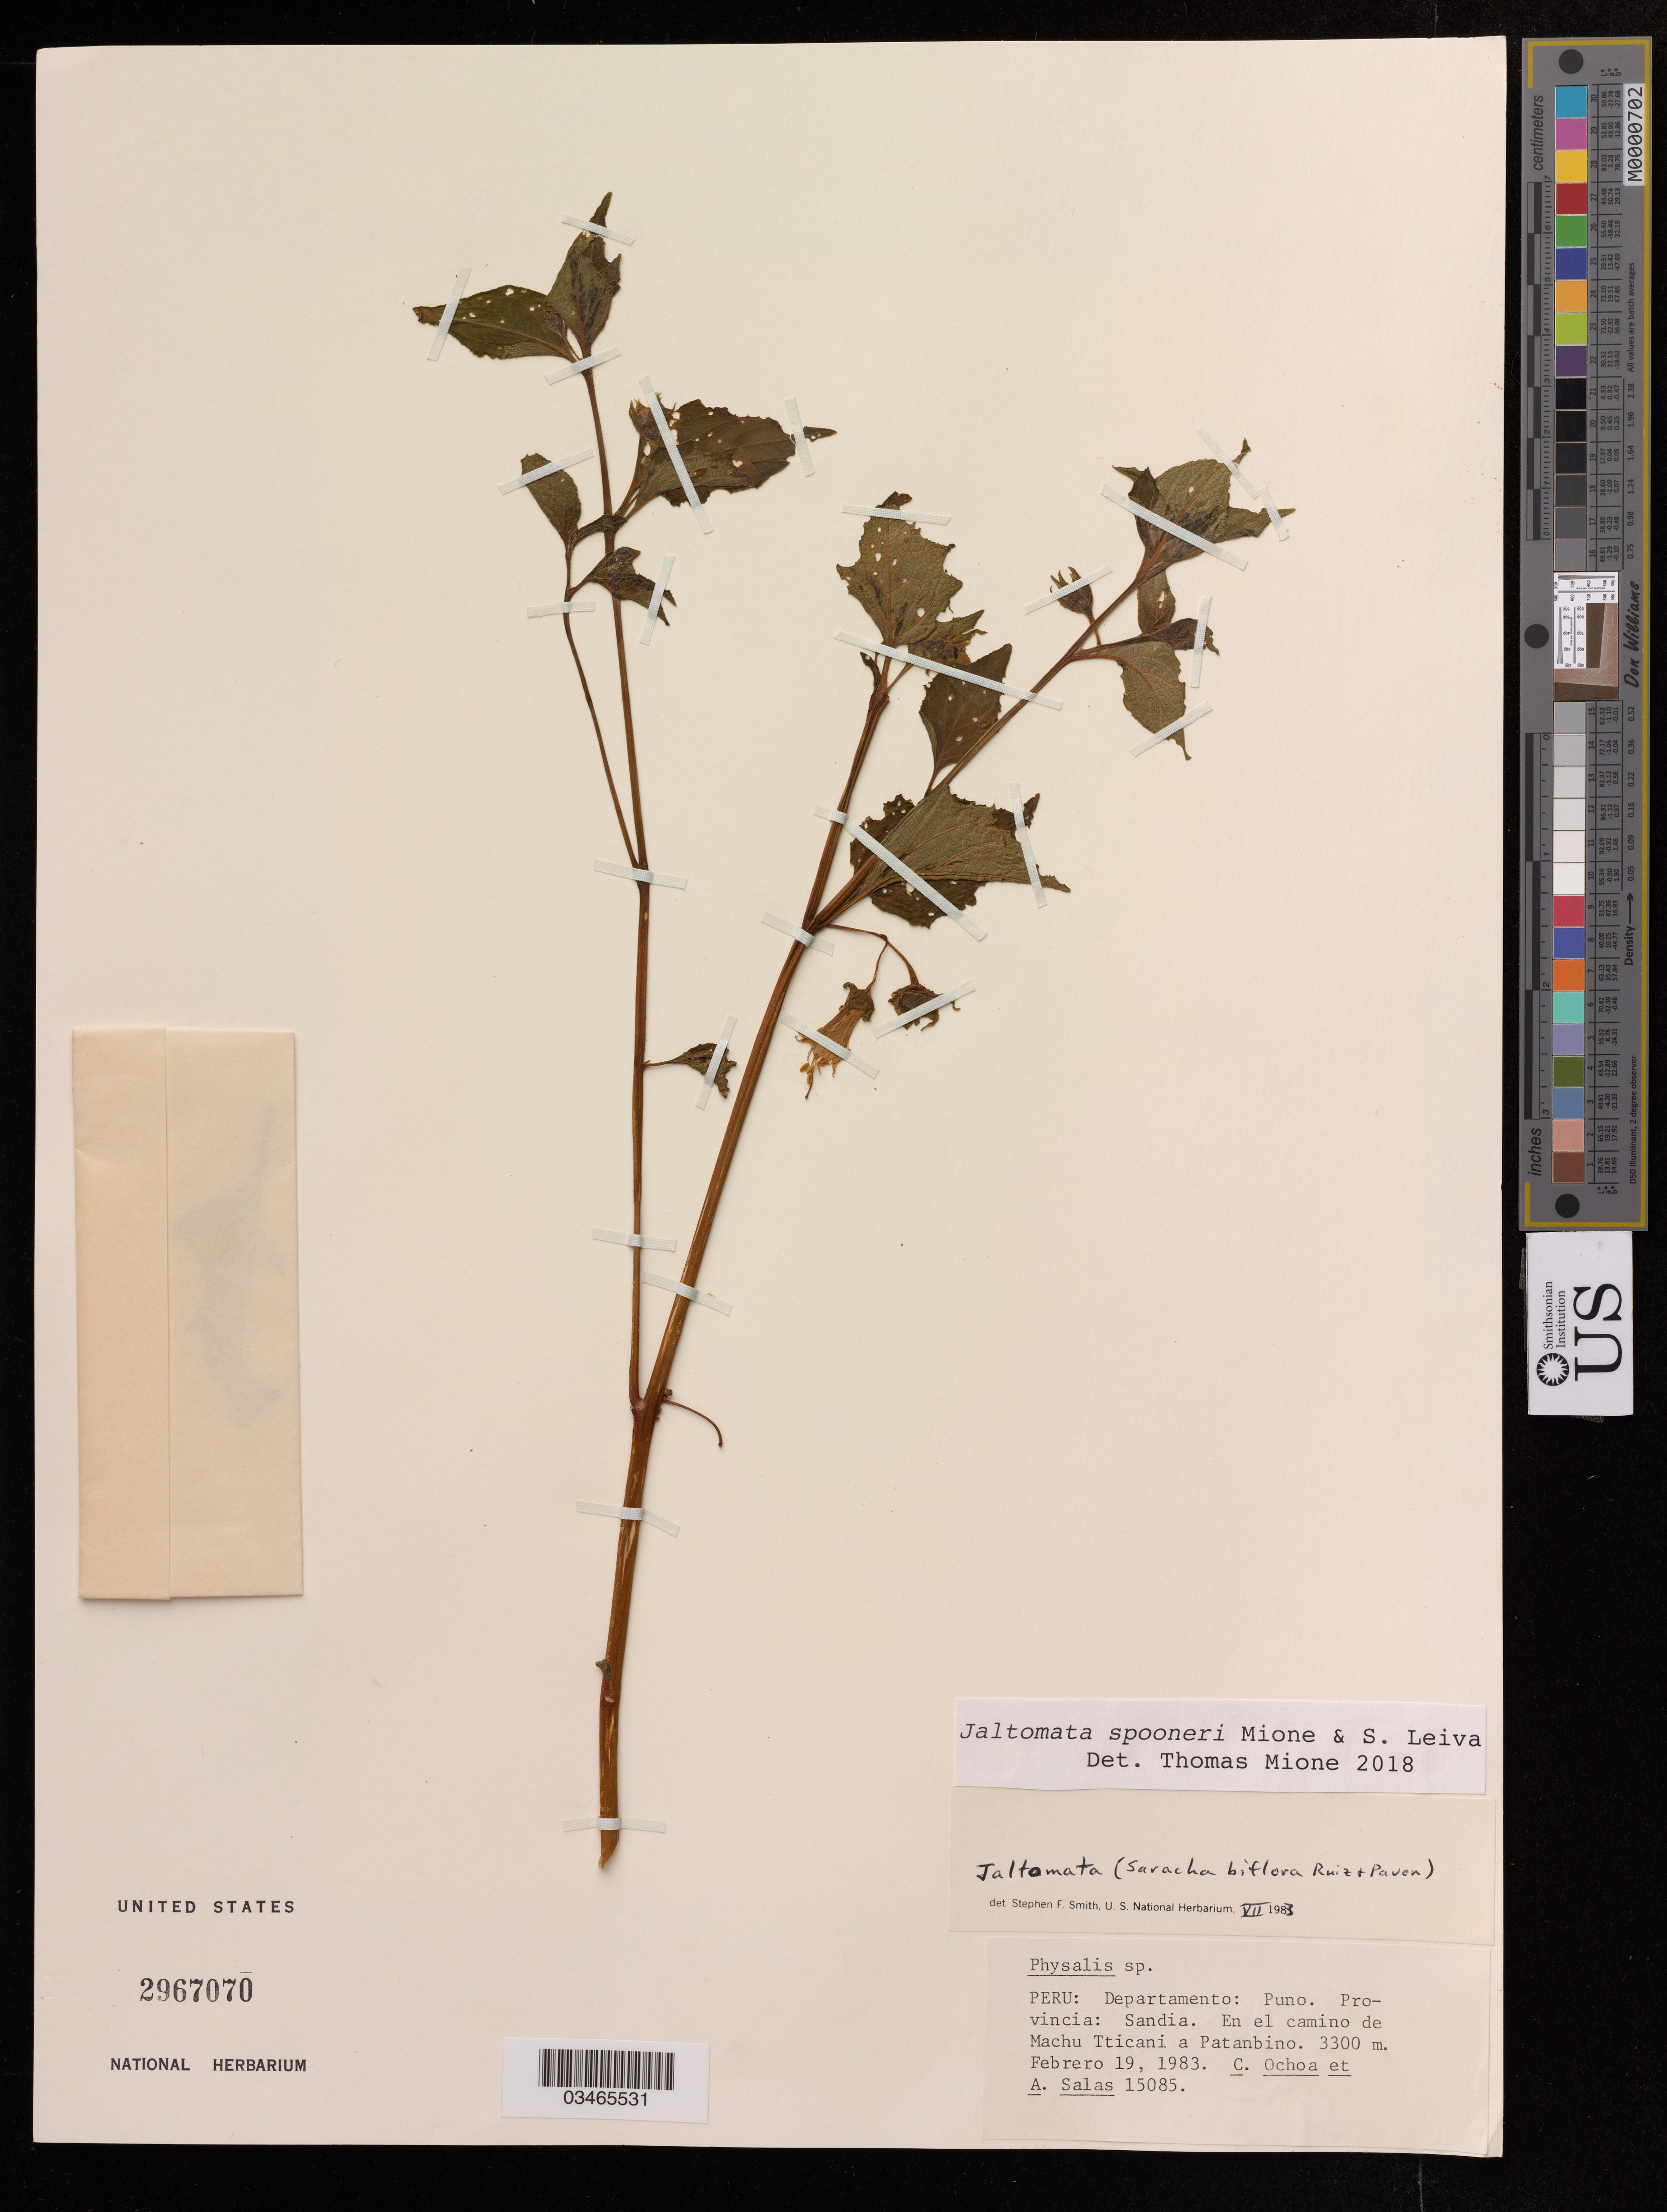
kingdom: Plantae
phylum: Tracheophyta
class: Magnoliopsida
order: Solanales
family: Solanaceae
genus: Jaltomata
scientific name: Jaltomata spooneri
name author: Mione & S. Leiva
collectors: C. Ochoa & A. Salas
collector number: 15085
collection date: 1983-02-19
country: Peru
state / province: Puno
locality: Provincia: Sandia. En el camino de Machu Tticani a Patanbino.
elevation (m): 3300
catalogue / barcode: US 2967070